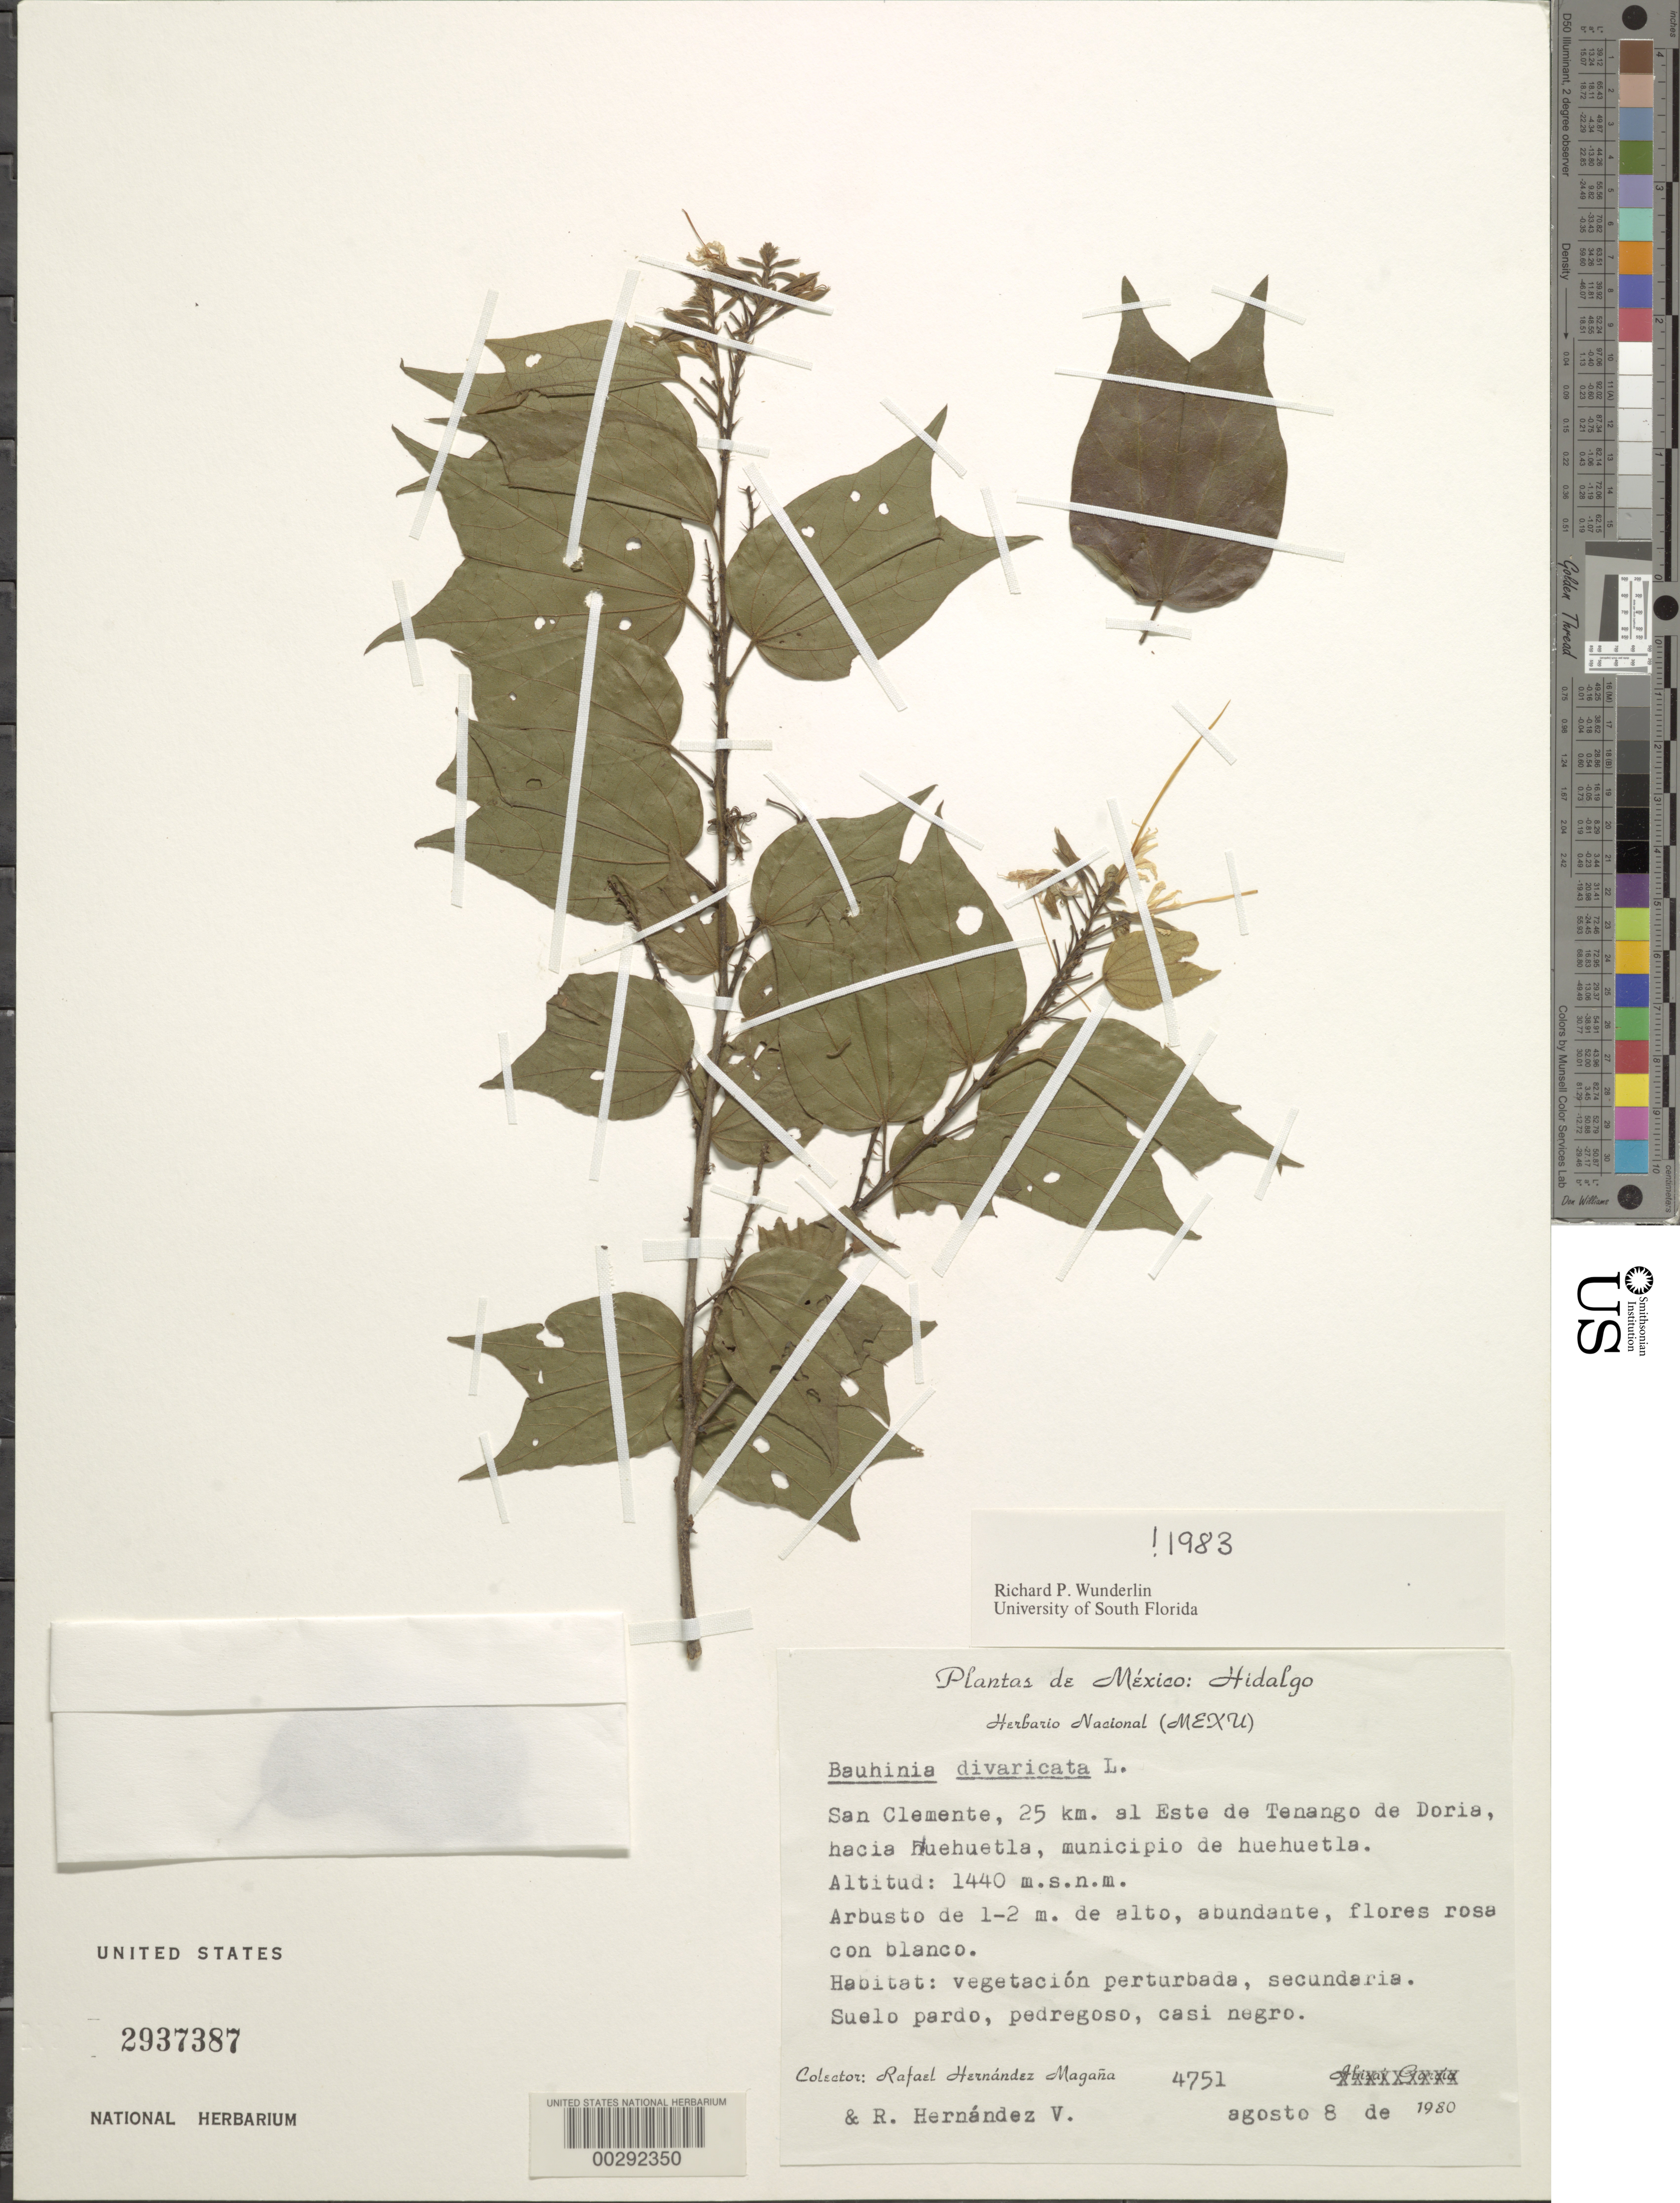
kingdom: Plantae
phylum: Tracheophyta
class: Magnoliopsida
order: Fabales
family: Fabaceae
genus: Bauhinia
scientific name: Bauhinia divaricata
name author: L.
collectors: R. Hernández-M. & R. Hernandez V.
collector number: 4751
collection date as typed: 08 Aug 1980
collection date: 1980-08-08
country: Mexico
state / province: Hidalgo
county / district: Huehuelta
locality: San Clemente, 25 km E of Tenango de Doria, towards Huehuetla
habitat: Secondary disturbed vegetation; dark soil, stony, almost black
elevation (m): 1440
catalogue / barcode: US 2937387